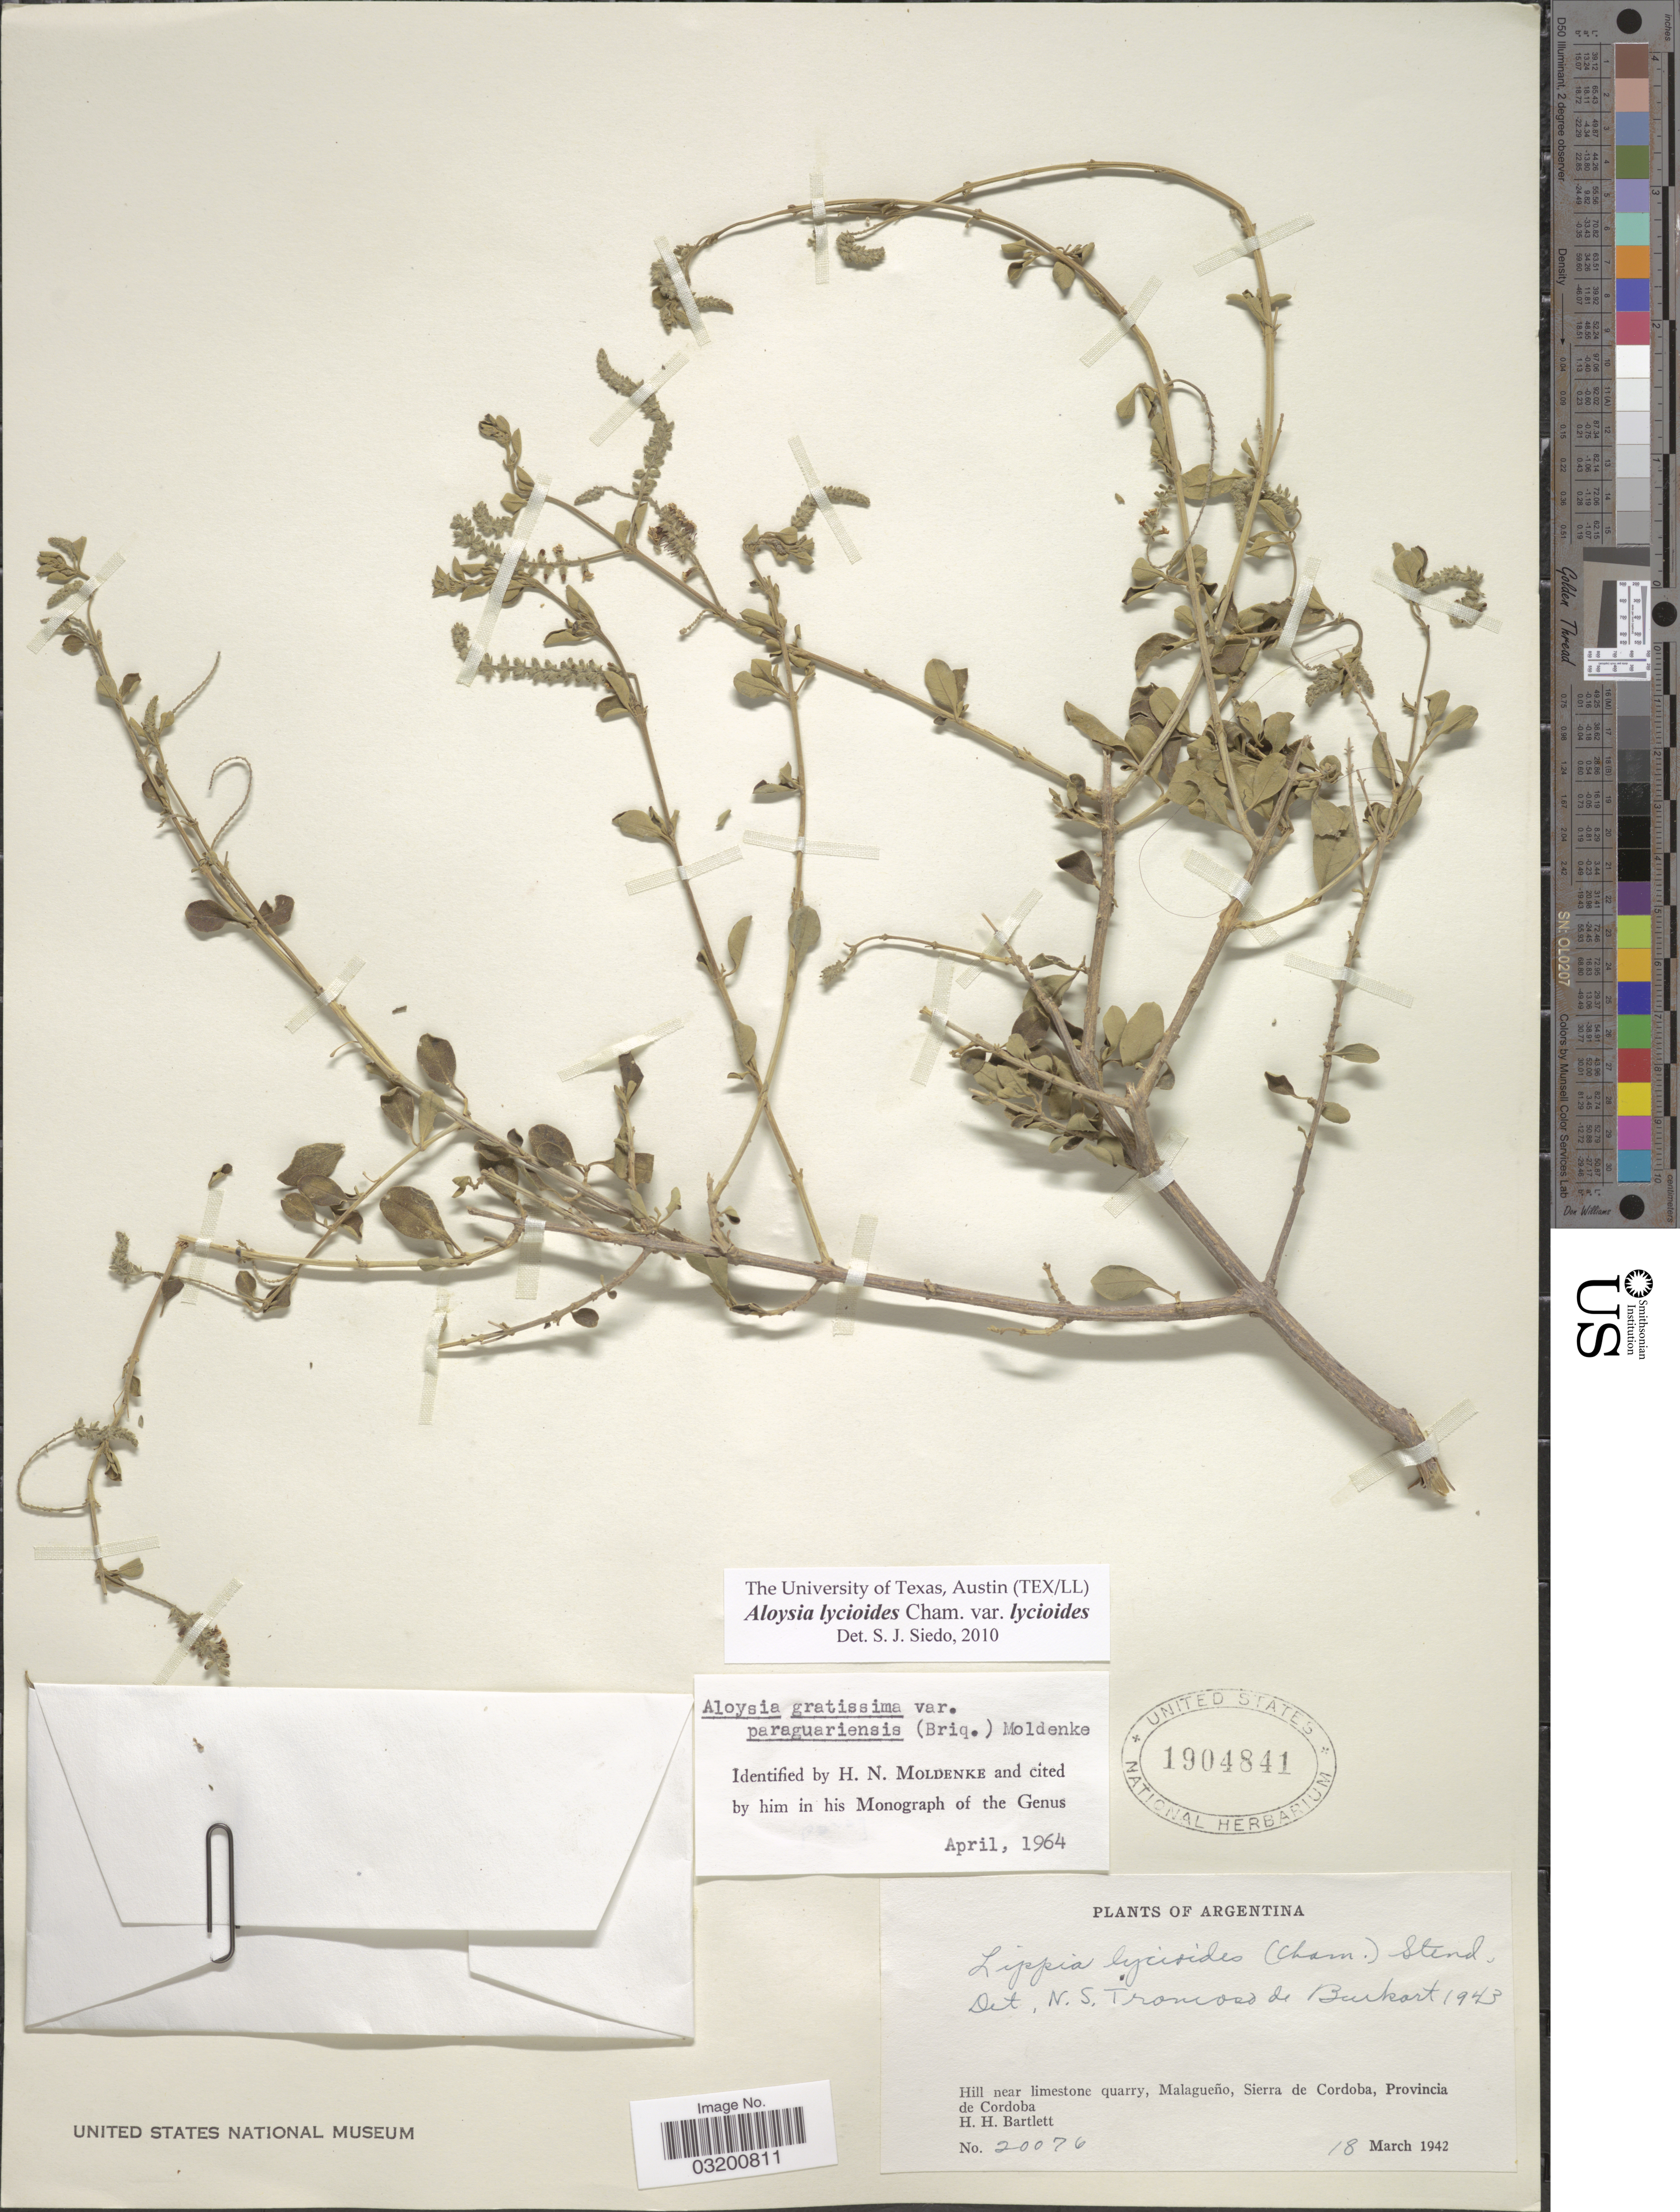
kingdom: Plantae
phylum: Tracheophyta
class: Magnoliopsida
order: Lamiales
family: Verbenaceae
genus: Aloysia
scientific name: Aloysia lycioides var. lycioides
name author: Cham.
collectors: H. H. Bartlett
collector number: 20076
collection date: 1942-03-18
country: Argentina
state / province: Cordoba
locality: Hill near limestone quarry, Malagueño, Sierra de Cordoba.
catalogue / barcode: US 1904841